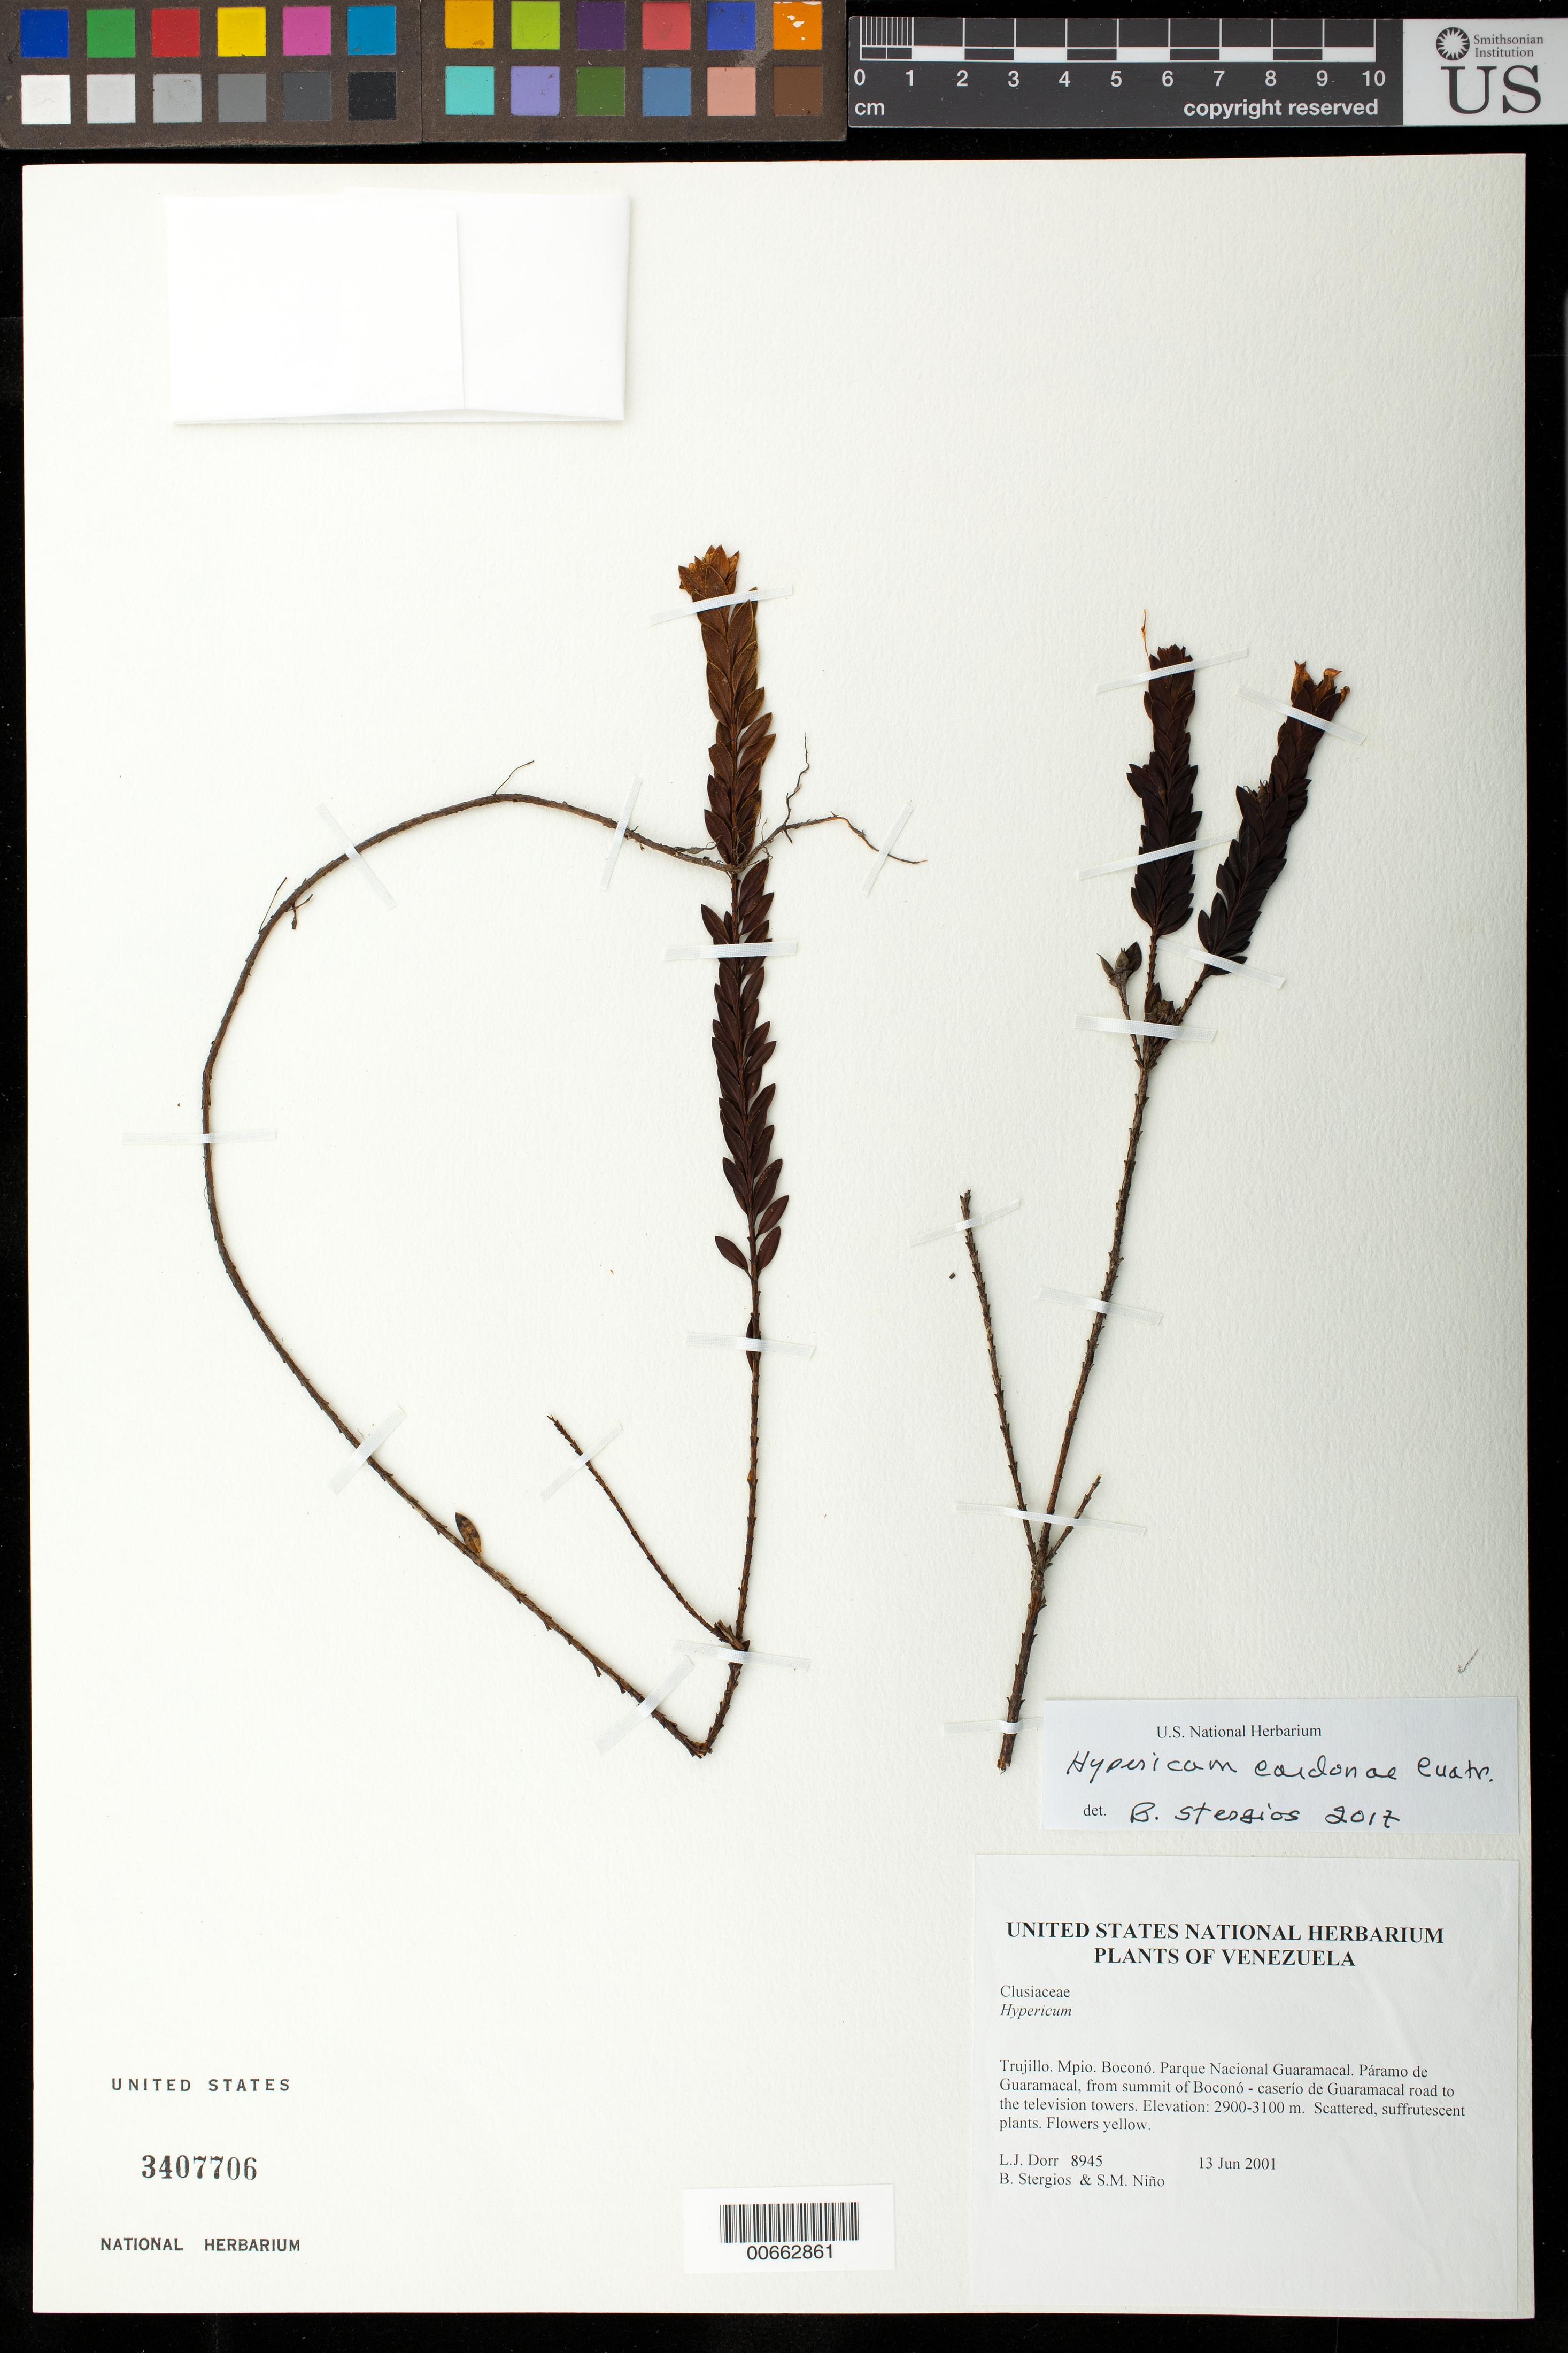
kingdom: Plantae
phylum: Tracheophyta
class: Magnoliopsida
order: Malpighiales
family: Hypericaceae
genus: Hypericum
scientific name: Hypericum cardonae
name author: Cuatrec.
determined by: Stergios, B. G.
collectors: L. J. Dorr, B. G. Stergios & S. M. Niño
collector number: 8945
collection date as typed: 13 Jun 2001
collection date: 2001-06-13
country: Venezuela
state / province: Trujillo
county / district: Boconó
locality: Parque Nacional Guaramacal. Páramo de Guaramacal, from summit of Boconó-caserío de Guaramacal road to the television towers.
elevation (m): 2900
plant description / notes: PORT, US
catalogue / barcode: US 3407706